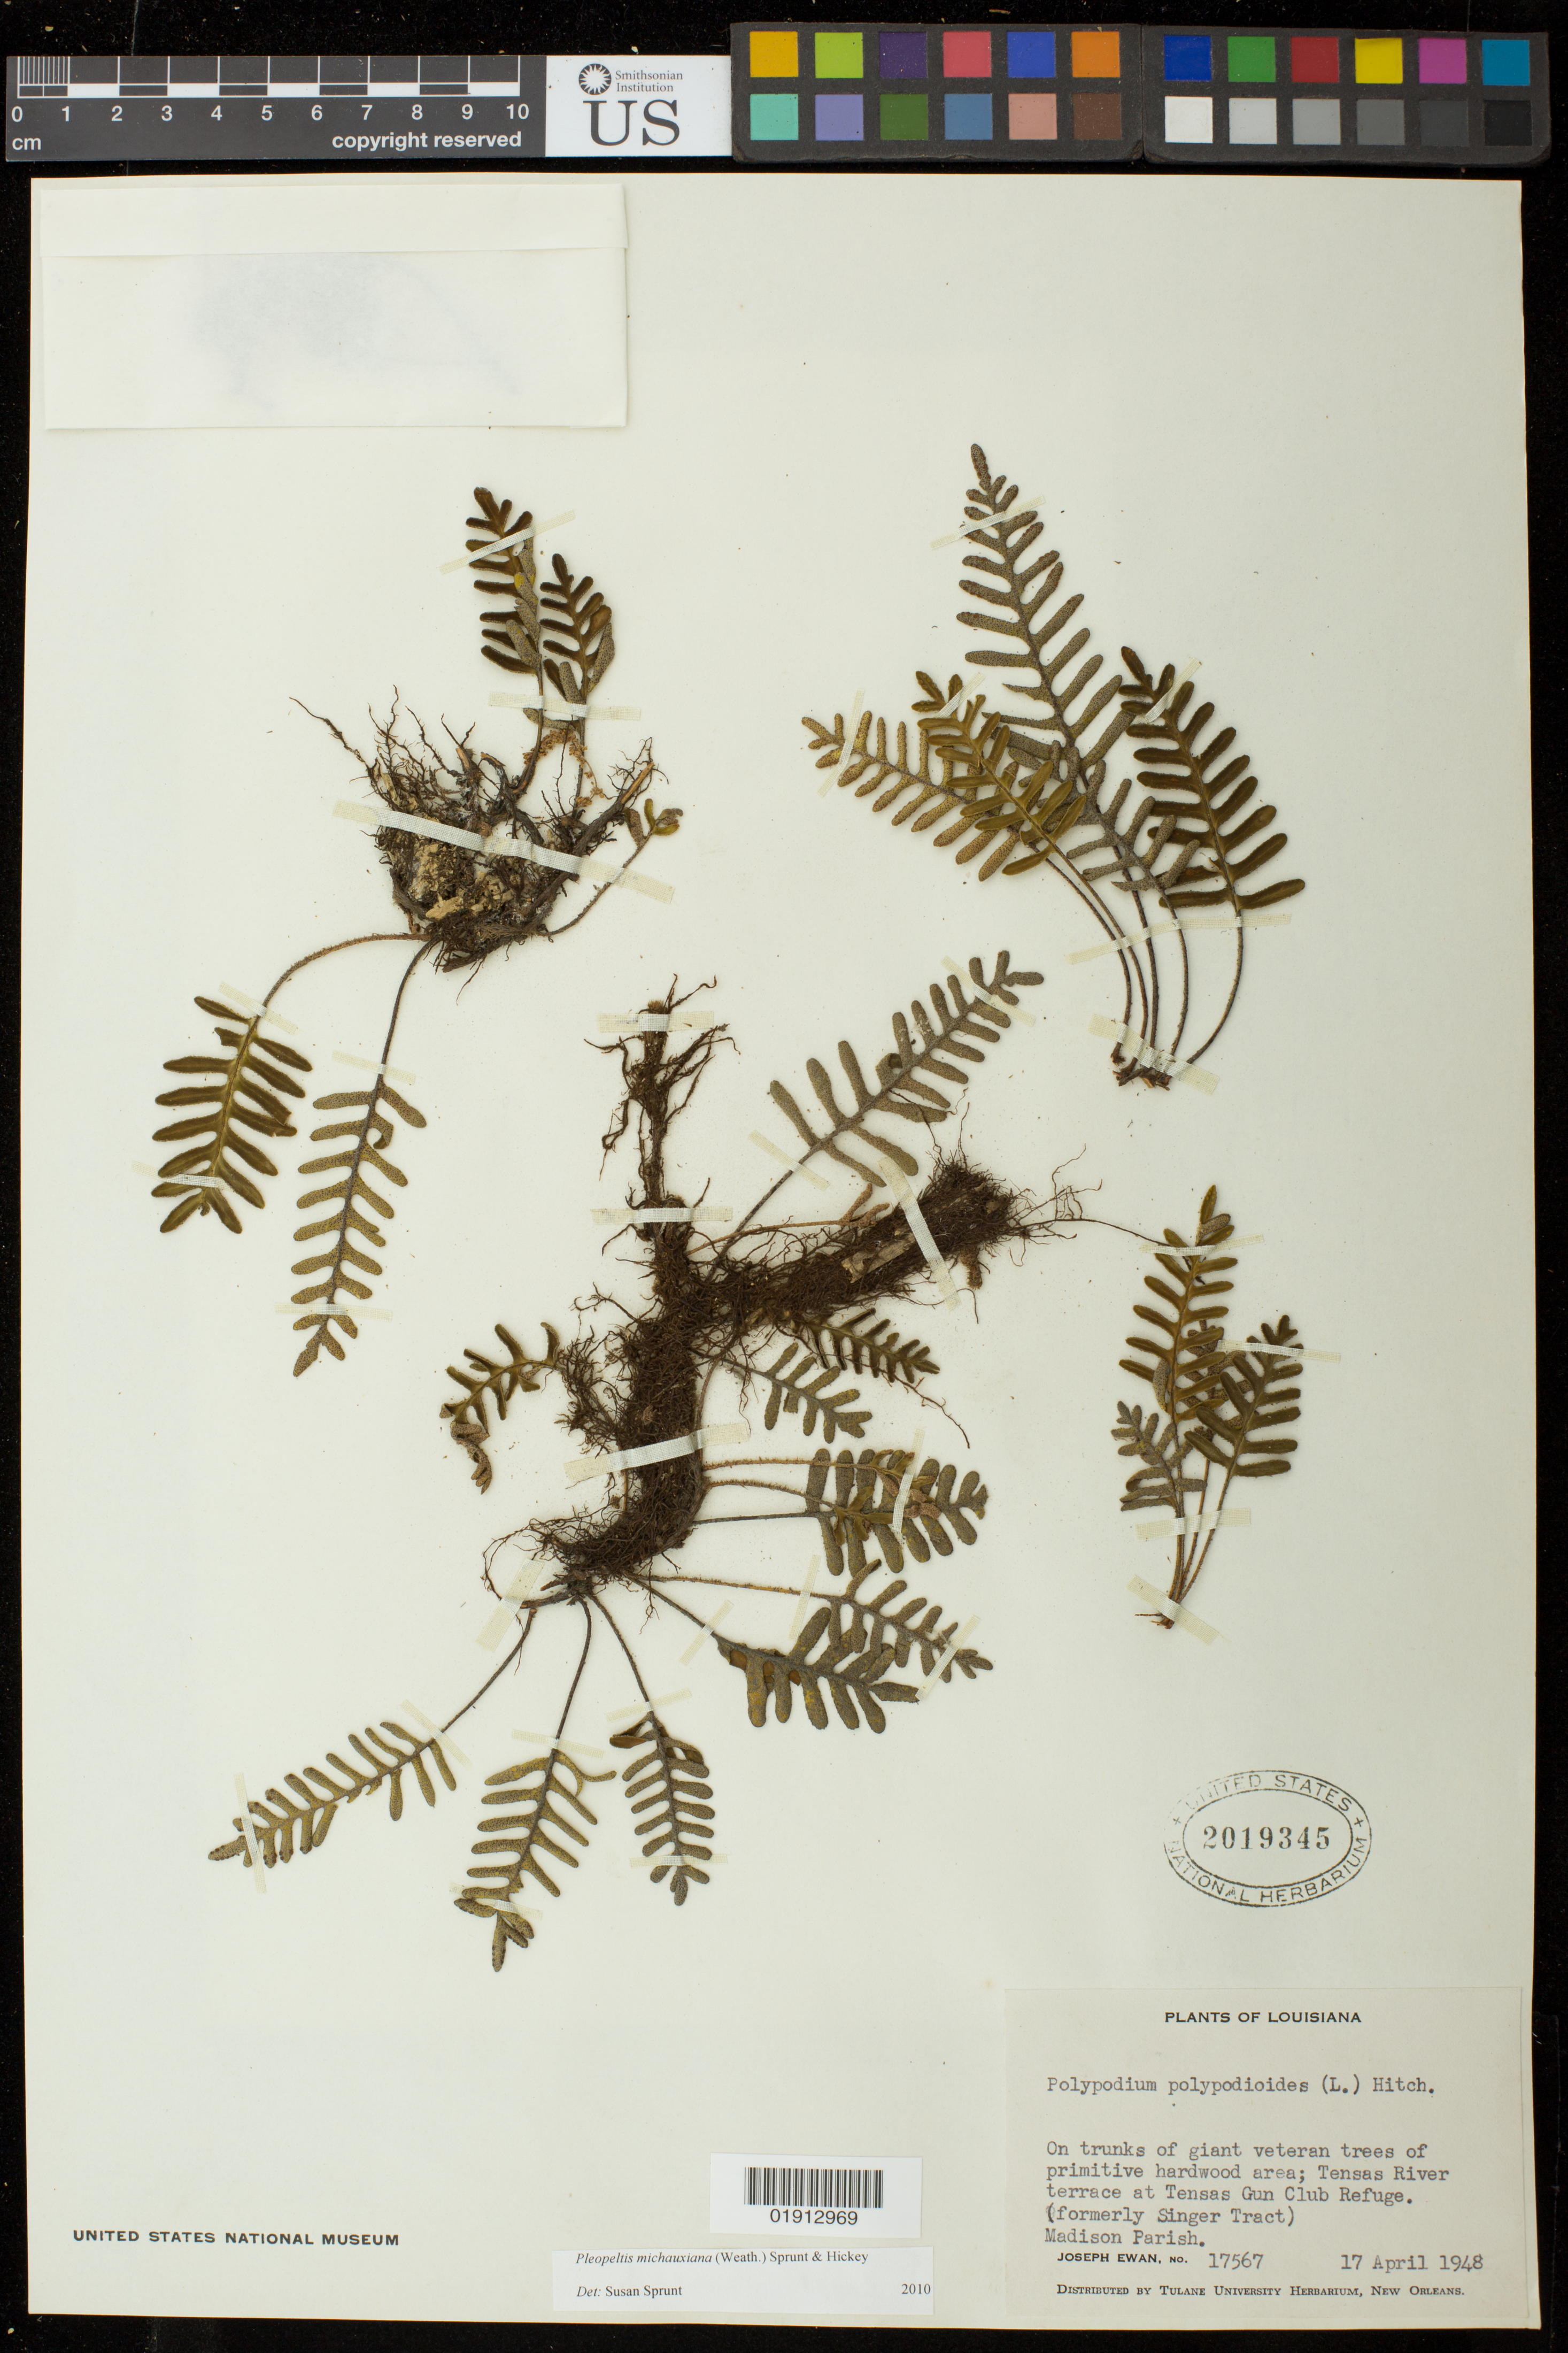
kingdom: Plantae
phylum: Tracheophyta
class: Polypodiopsida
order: Polypodiales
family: Polypodiaceae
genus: Pleopeltis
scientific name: Pleopeltis michauxiana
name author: (Weath.) Hickey & Sprunt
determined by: Sprunt, S. V.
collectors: J. A. Ewan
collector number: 17567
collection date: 1948-04-17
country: United States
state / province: Louisiana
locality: Tensas River terrace at Tensas Gun Club Refuge (formerly Singer Tract), Madison Parish.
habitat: On trunks of giant veteran trees of primitive hardwood area.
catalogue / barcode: US 2019345